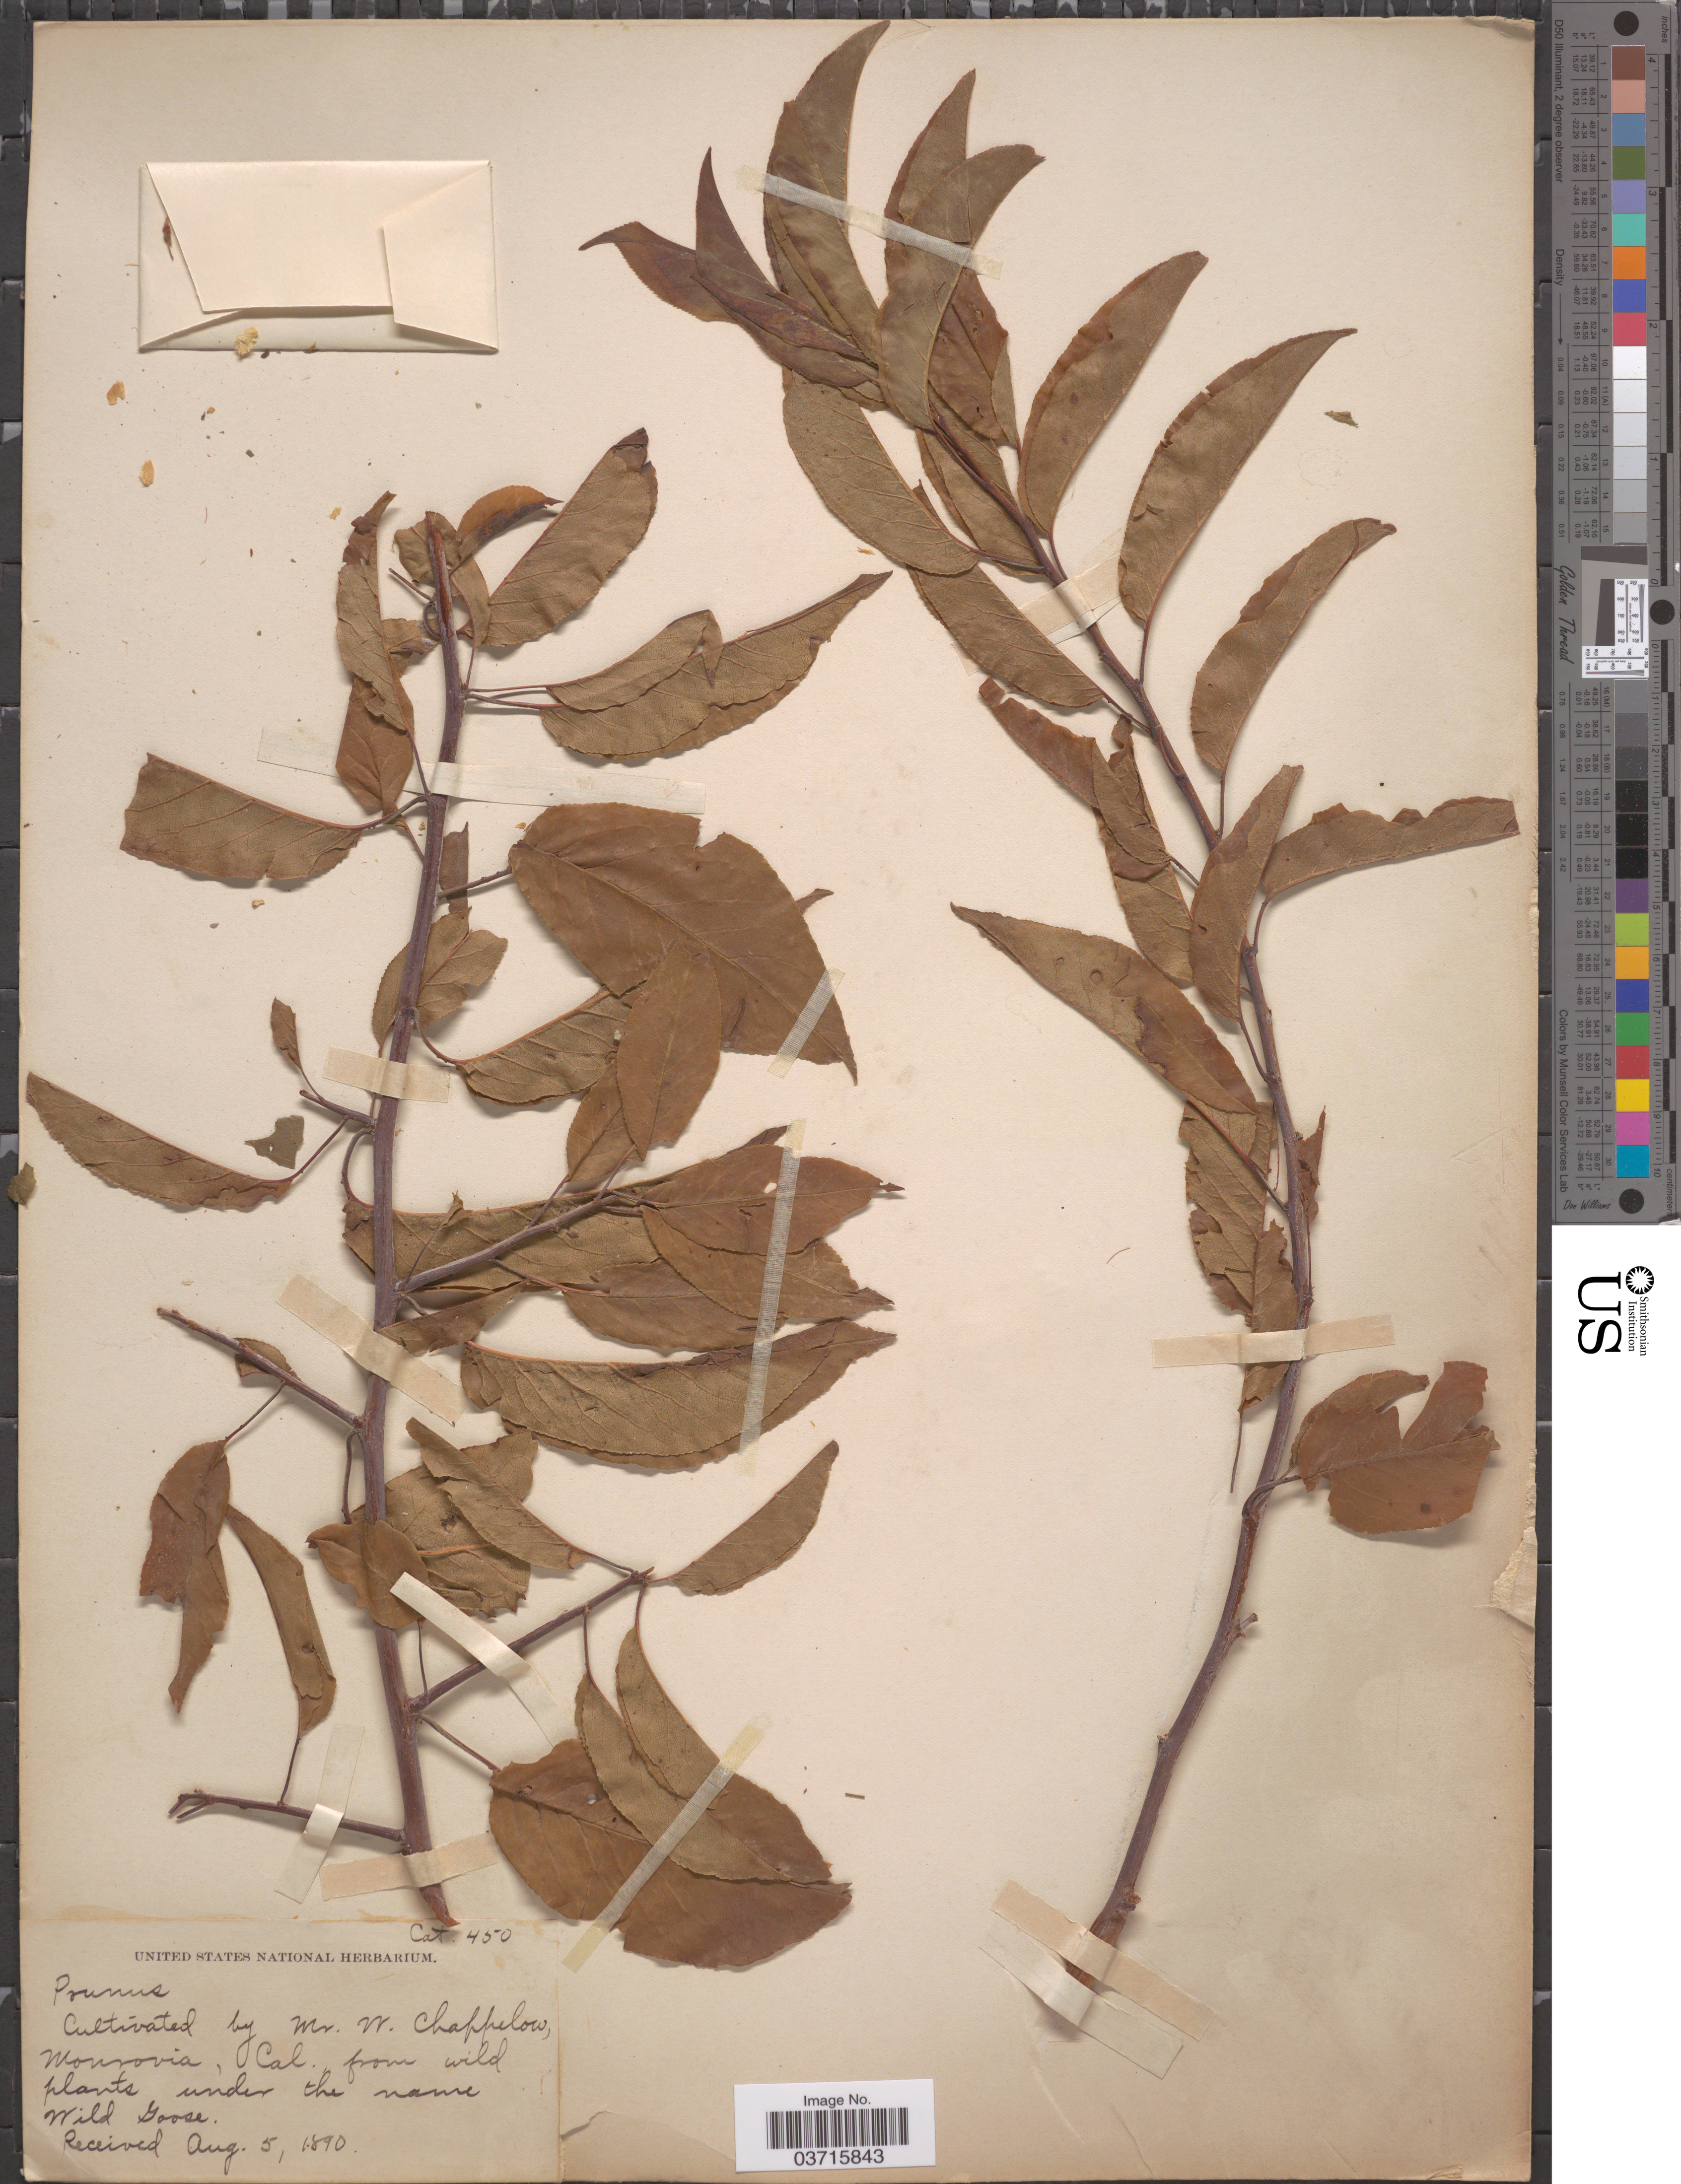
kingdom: Plantae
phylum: Tracheophyta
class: Magnoliopsida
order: Rosales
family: Rosaceae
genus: Prunus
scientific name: Prunus hortulana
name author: L.H. Bailey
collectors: W. Chappelow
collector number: Cat. 450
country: United States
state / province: California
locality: Monrovia.